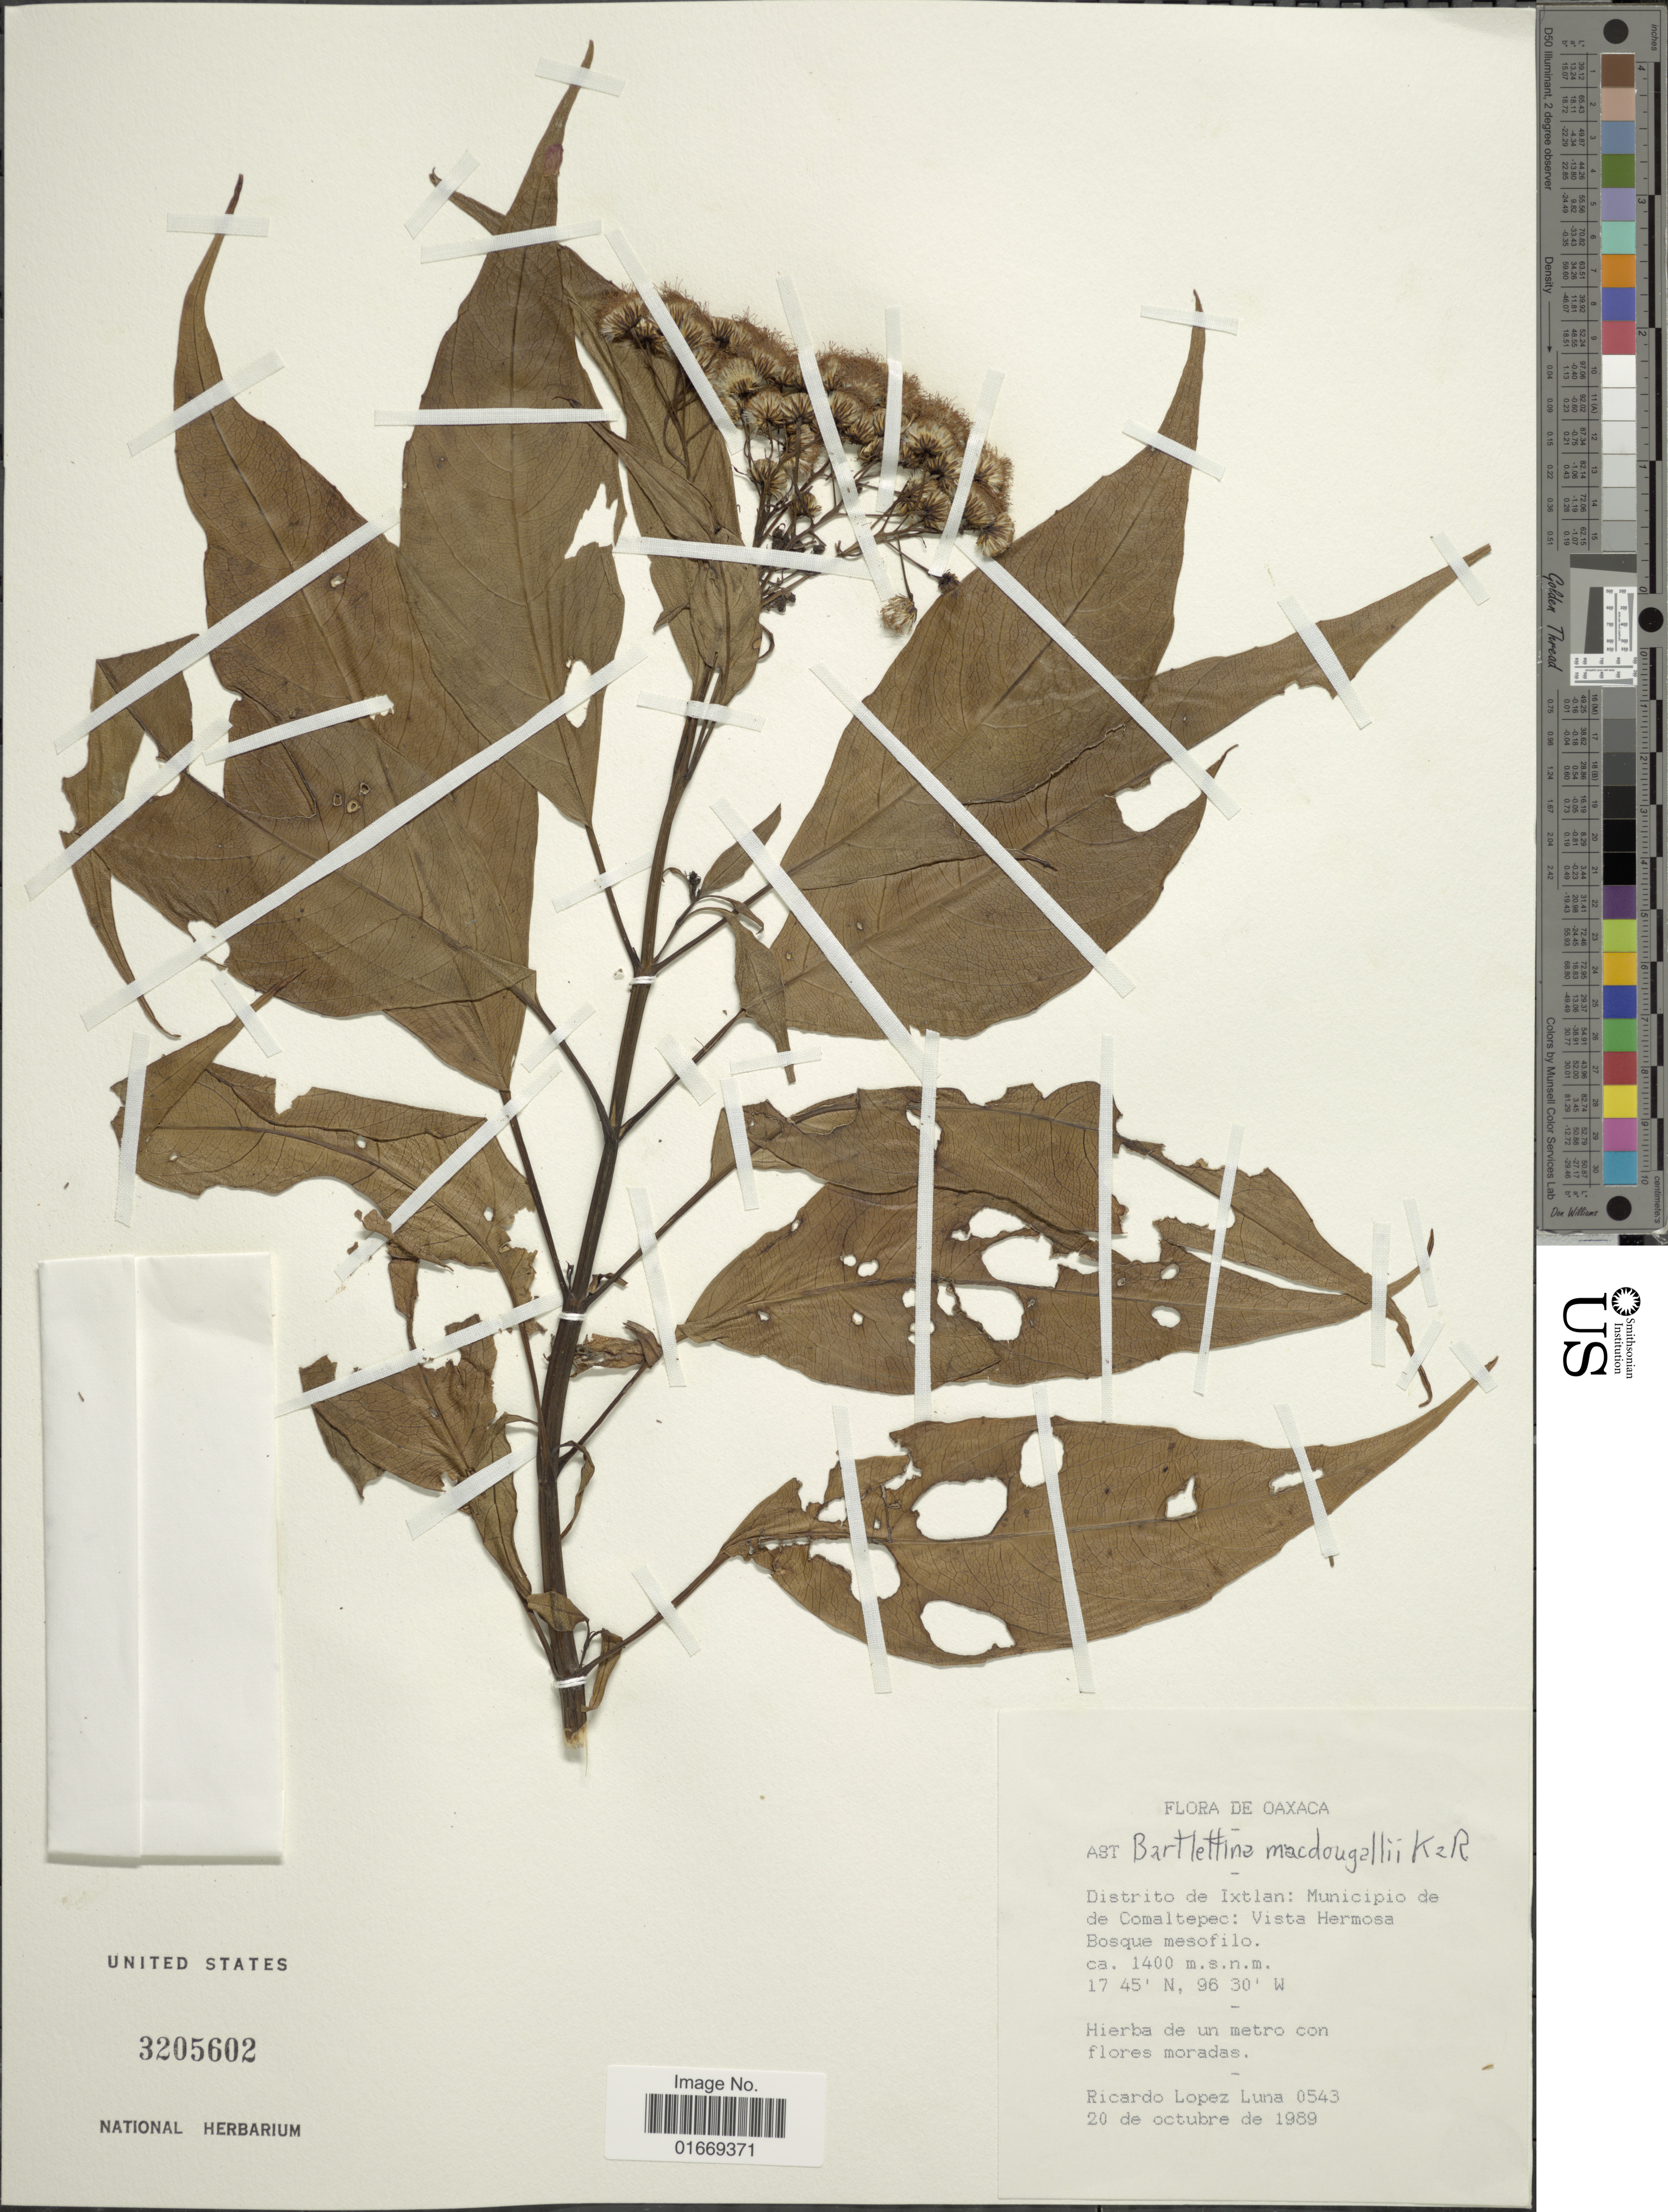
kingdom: Plantae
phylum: Tracheophyta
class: Magnoliopsida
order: Asterales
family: Asteraceae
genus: Bartlettina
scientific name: Bartlettina macdougallii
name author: R.M. King & H. Rob.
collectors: R. López Luna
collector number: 0543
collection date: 1989-10-20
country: Mexico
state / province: Oaxaca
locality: Distrito de Ixtlan: Municipio de de Comaltepec: Vista Hermosa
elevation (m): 1400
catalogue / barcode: US 3205602